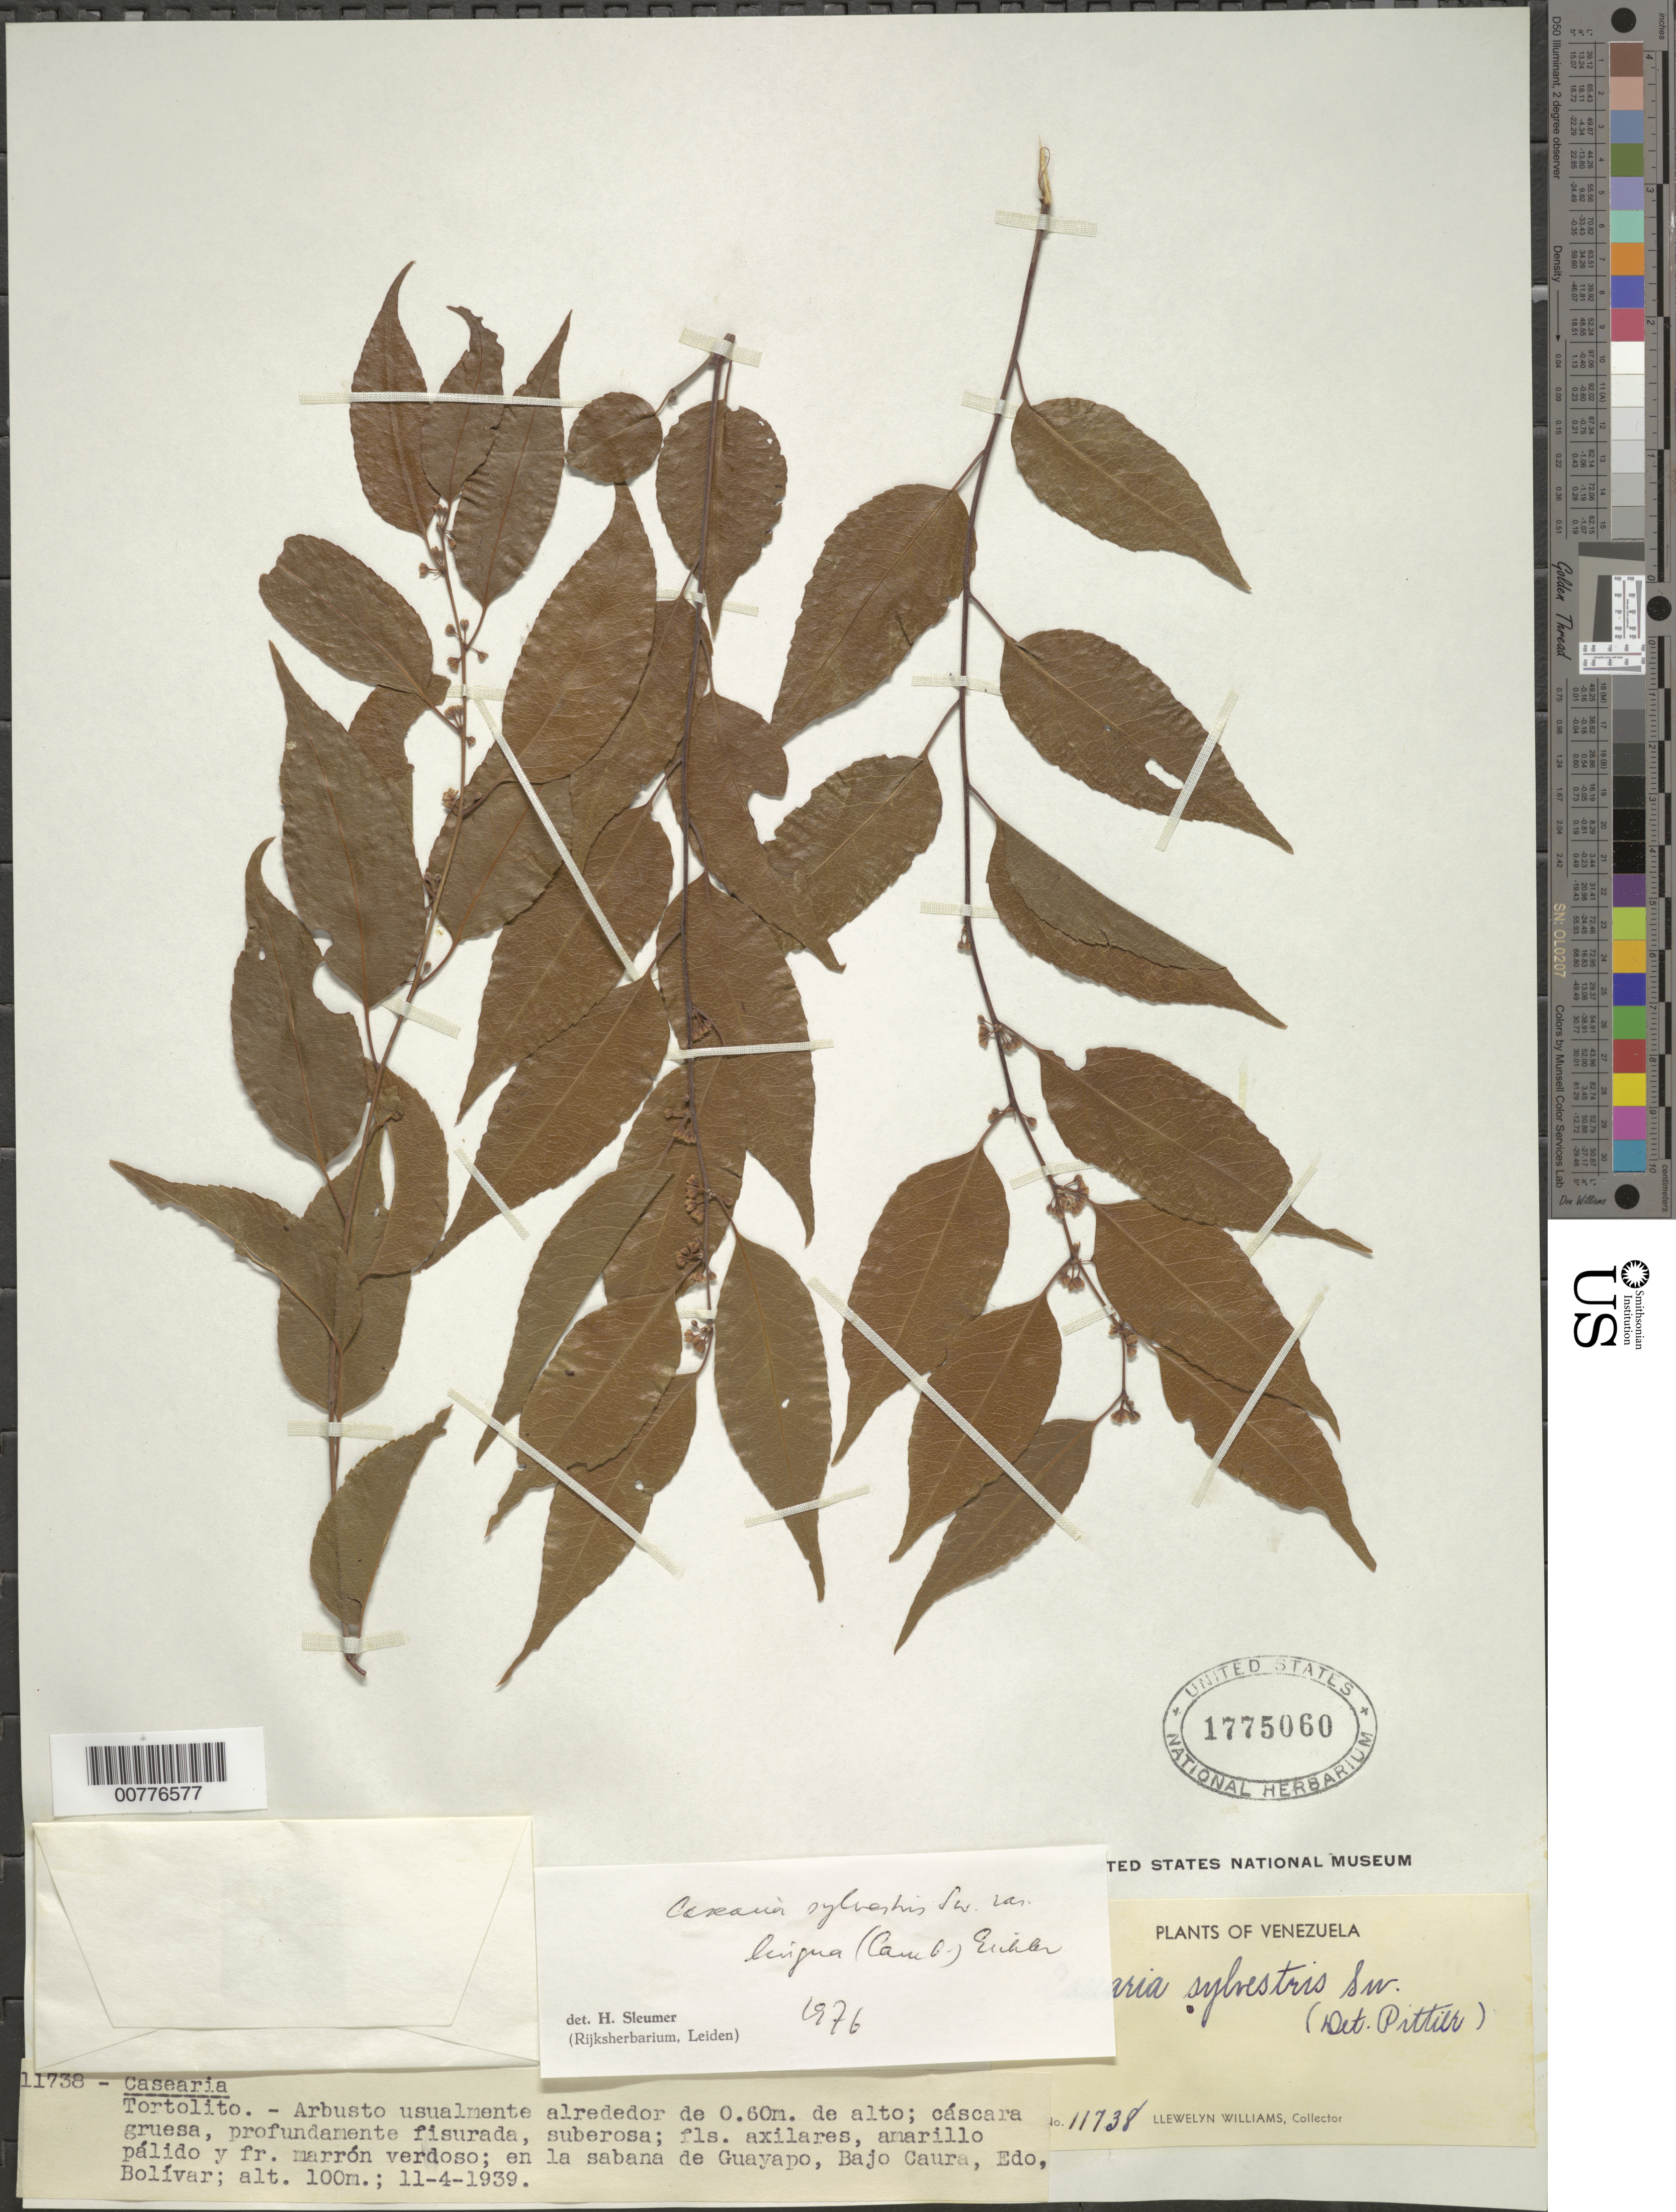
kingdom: Plantae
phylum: Tracheophyta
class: Magnoliopsida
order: Malpighiales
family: Salicaceae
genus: Casearia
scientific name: Casearia sylvestris var. lingua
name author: (Cambess.) Eichler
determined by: Sleumer, H. O.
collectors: Ll. Williams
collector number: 11738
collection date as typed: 11-Apr-39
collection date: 1939-04-11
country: Venezuela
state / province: Bolívar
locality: Guayapo, Bajo Caura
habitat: Savanna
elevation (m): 100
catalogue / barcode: US 1775060